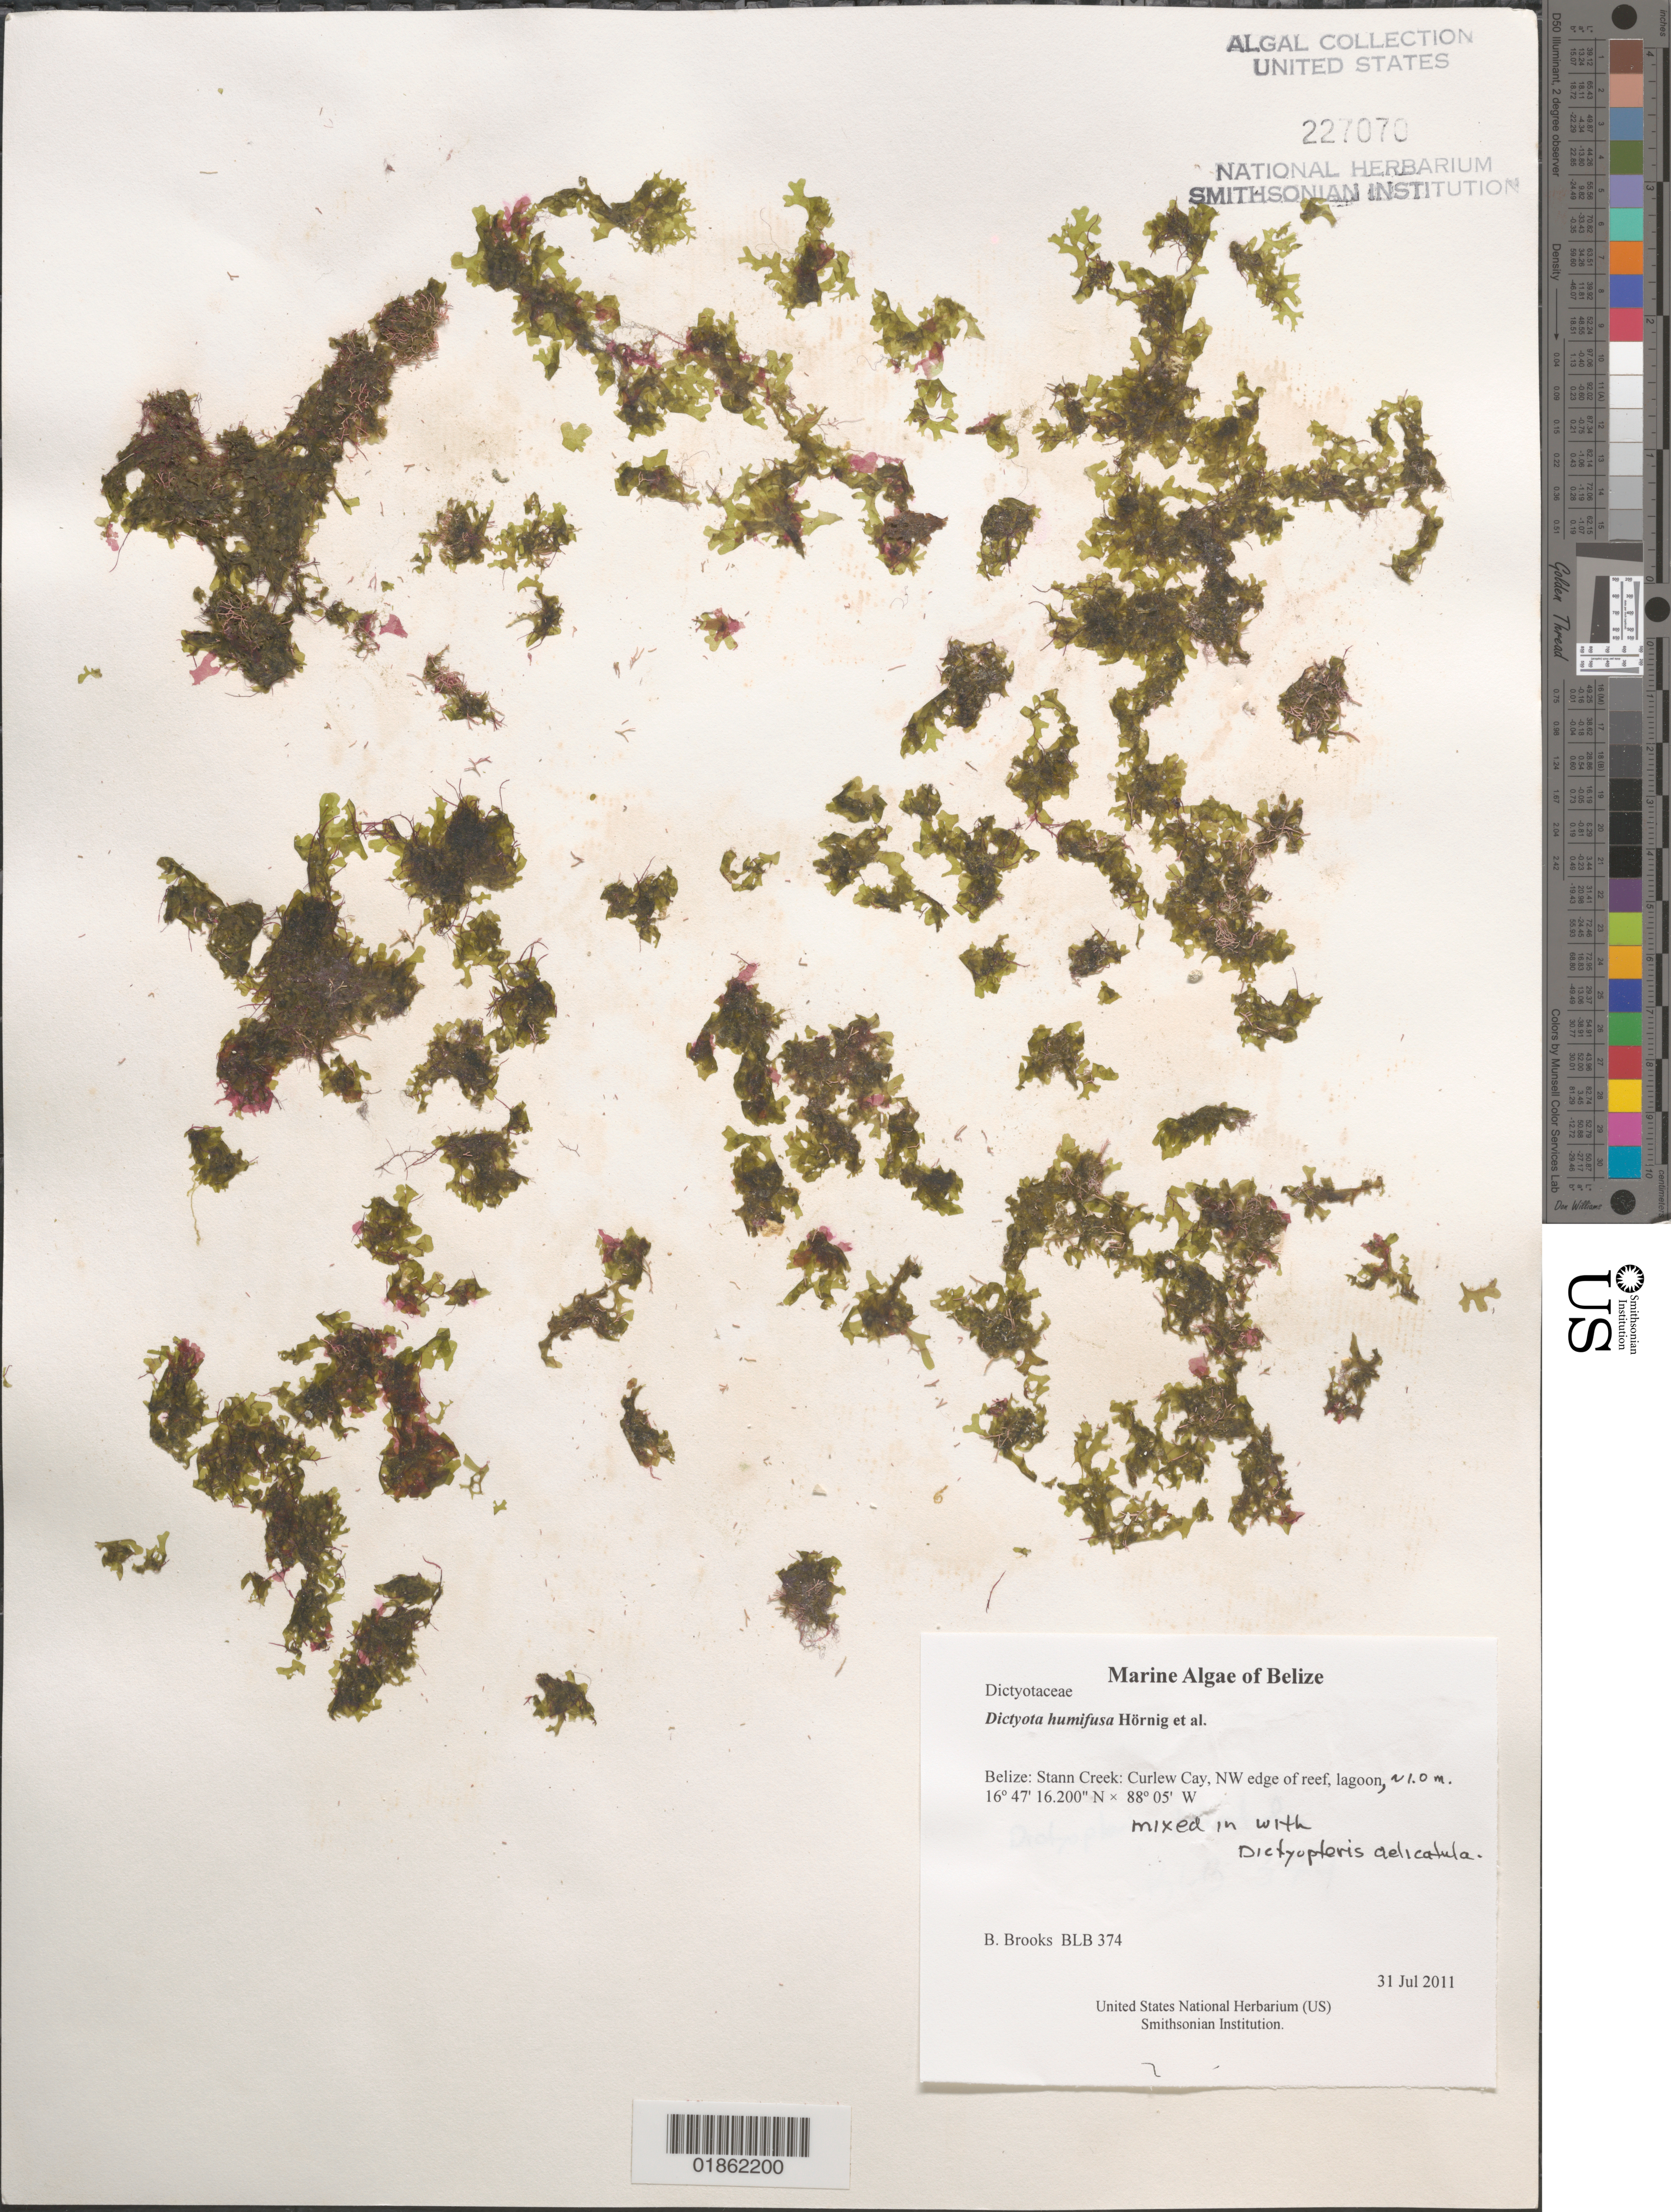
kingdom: Chromista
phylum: Ochrophyta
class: Phaeophyceae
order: Dictyotales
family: Dictyotaceae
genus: Dictyota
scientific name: Dictyota humifusa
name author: I.Hörnig et al.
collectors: B. Brooks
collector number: BLB 374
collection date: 2011-07-31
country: Belize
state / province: Stann Creek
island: Curlew Cay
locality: Curlew Cay, NW edge of reef, lagoon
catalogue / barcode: US 227070